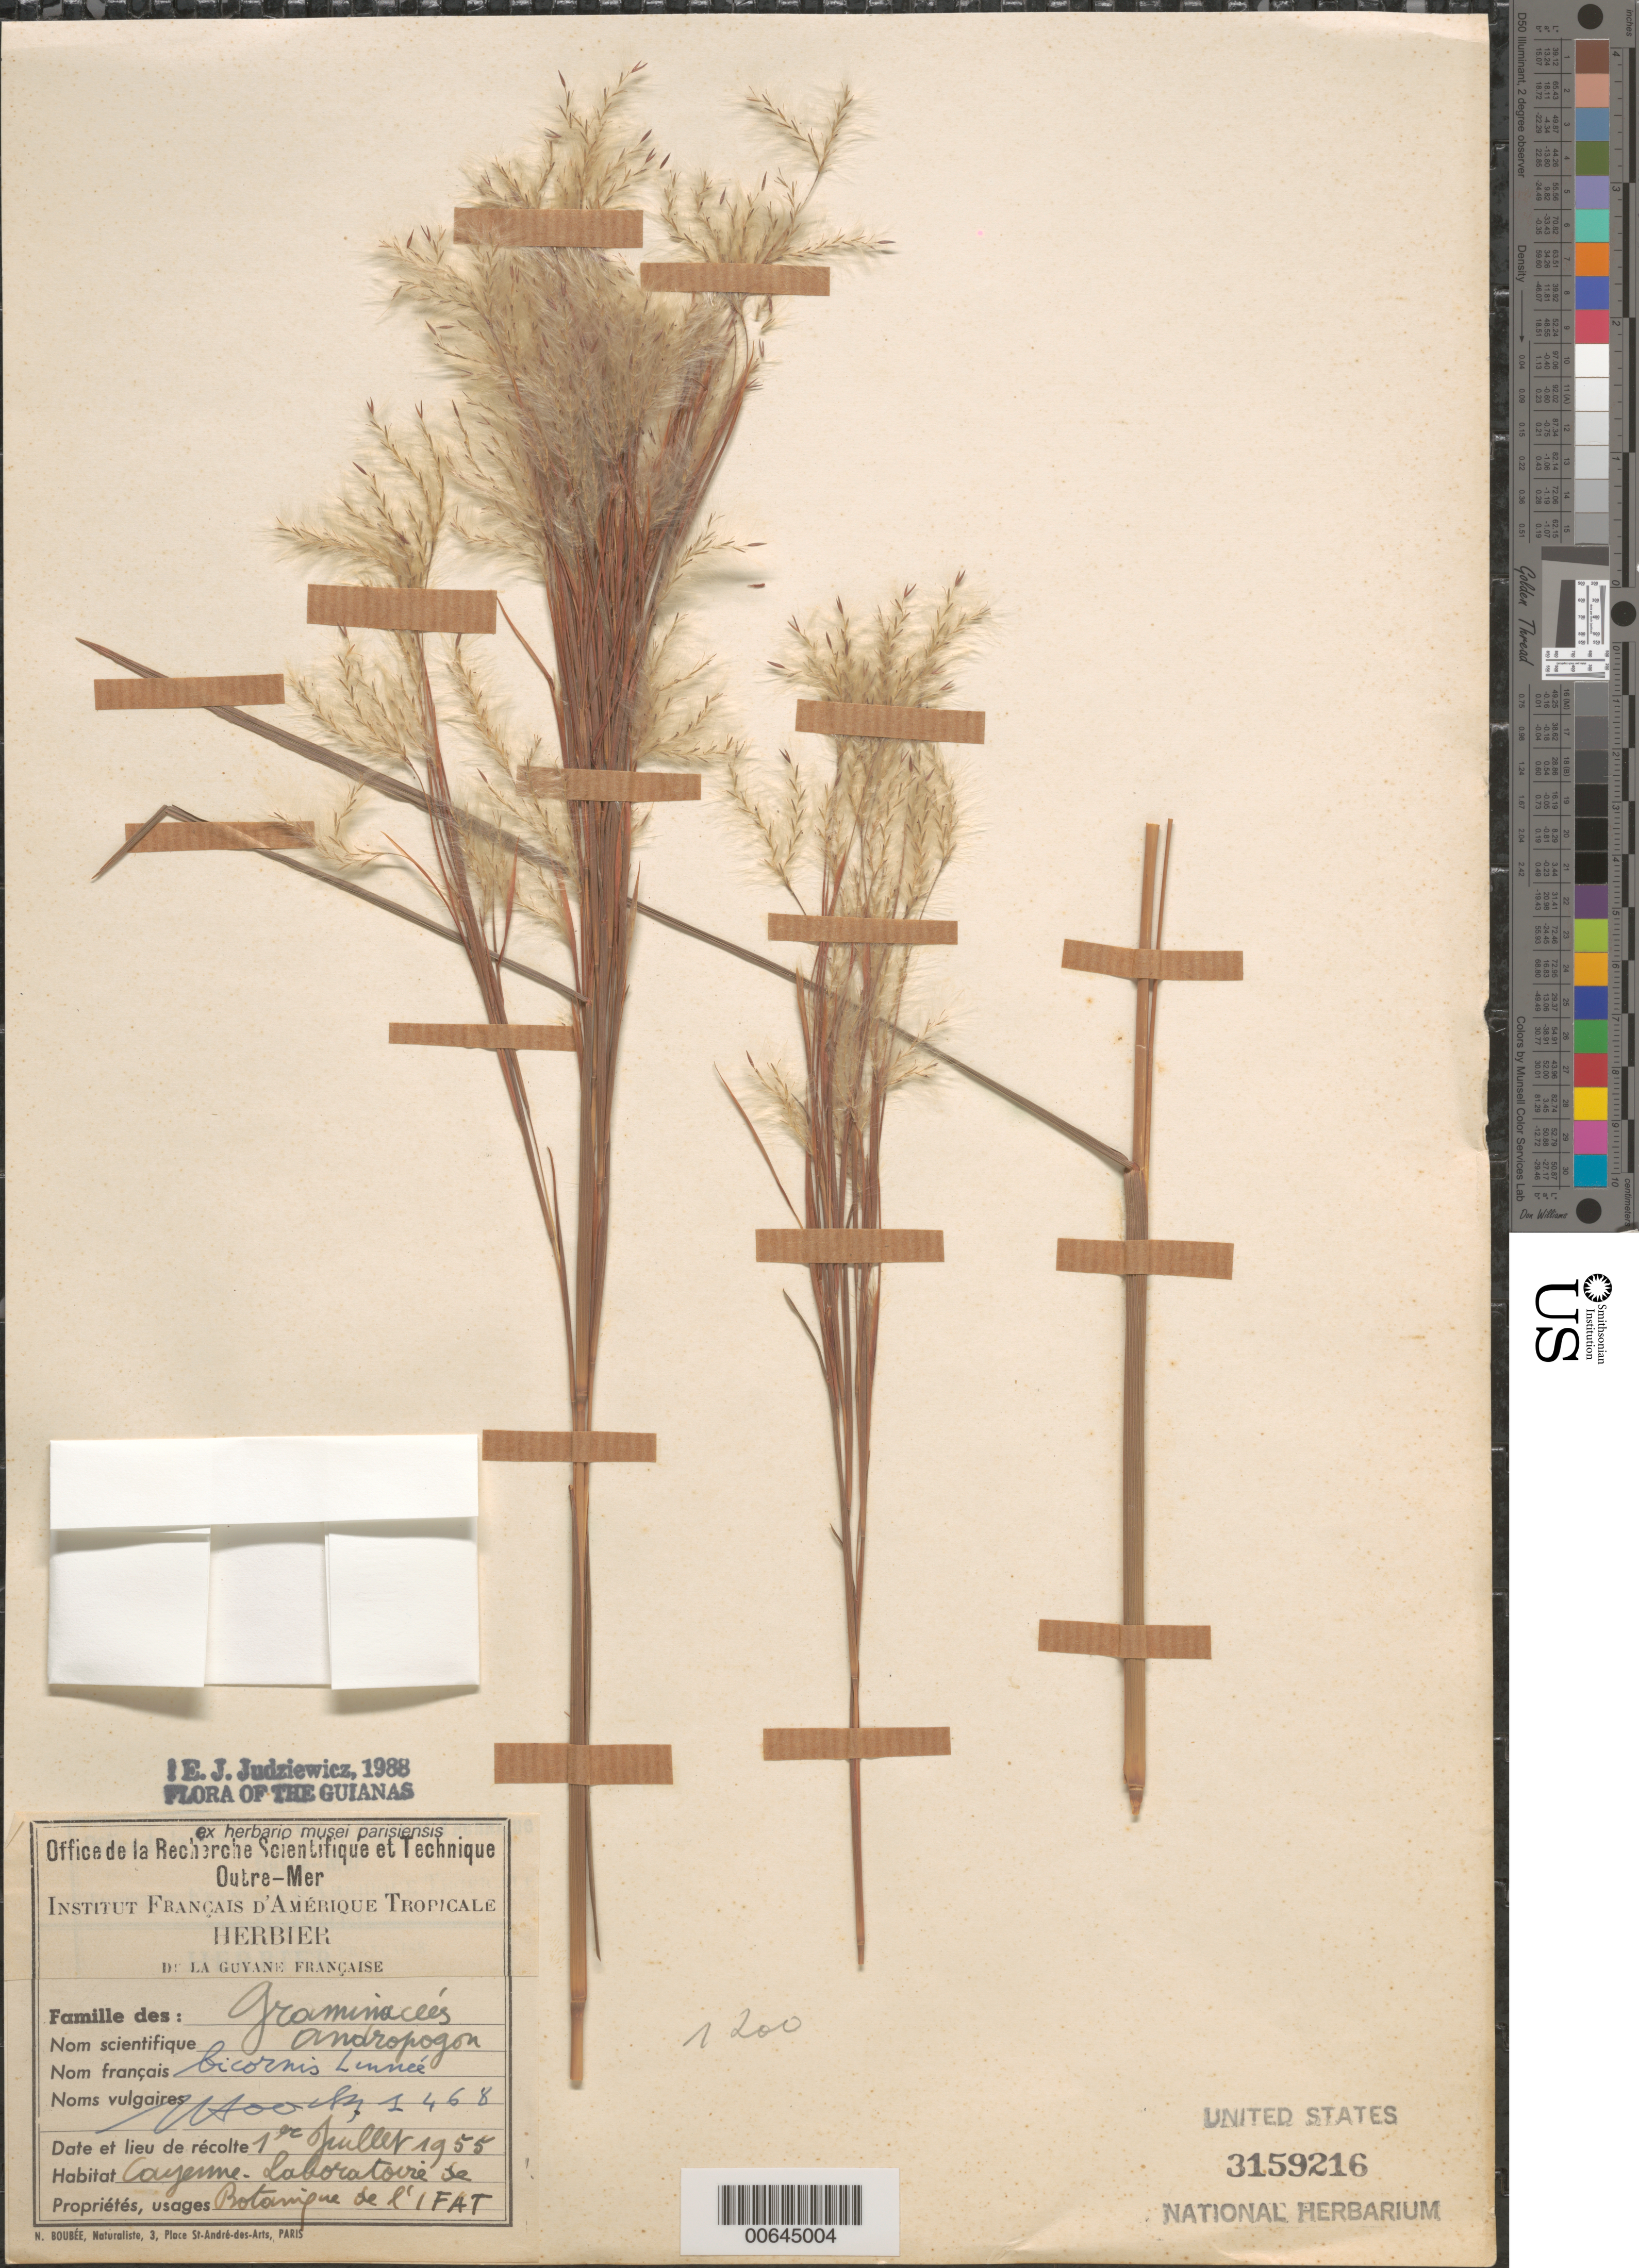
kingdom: Plantae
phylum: Tracheophyta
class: Liliopsida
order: Poales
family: Poaceae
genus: Andropogon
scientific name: Andropogon bicornis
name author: L.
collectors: J. Hoock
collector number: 1468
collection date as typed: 1-Jul-55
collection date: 1955-07-01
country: French Guiana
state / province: Cayenne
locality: Cayenne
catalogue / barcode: US 3159216